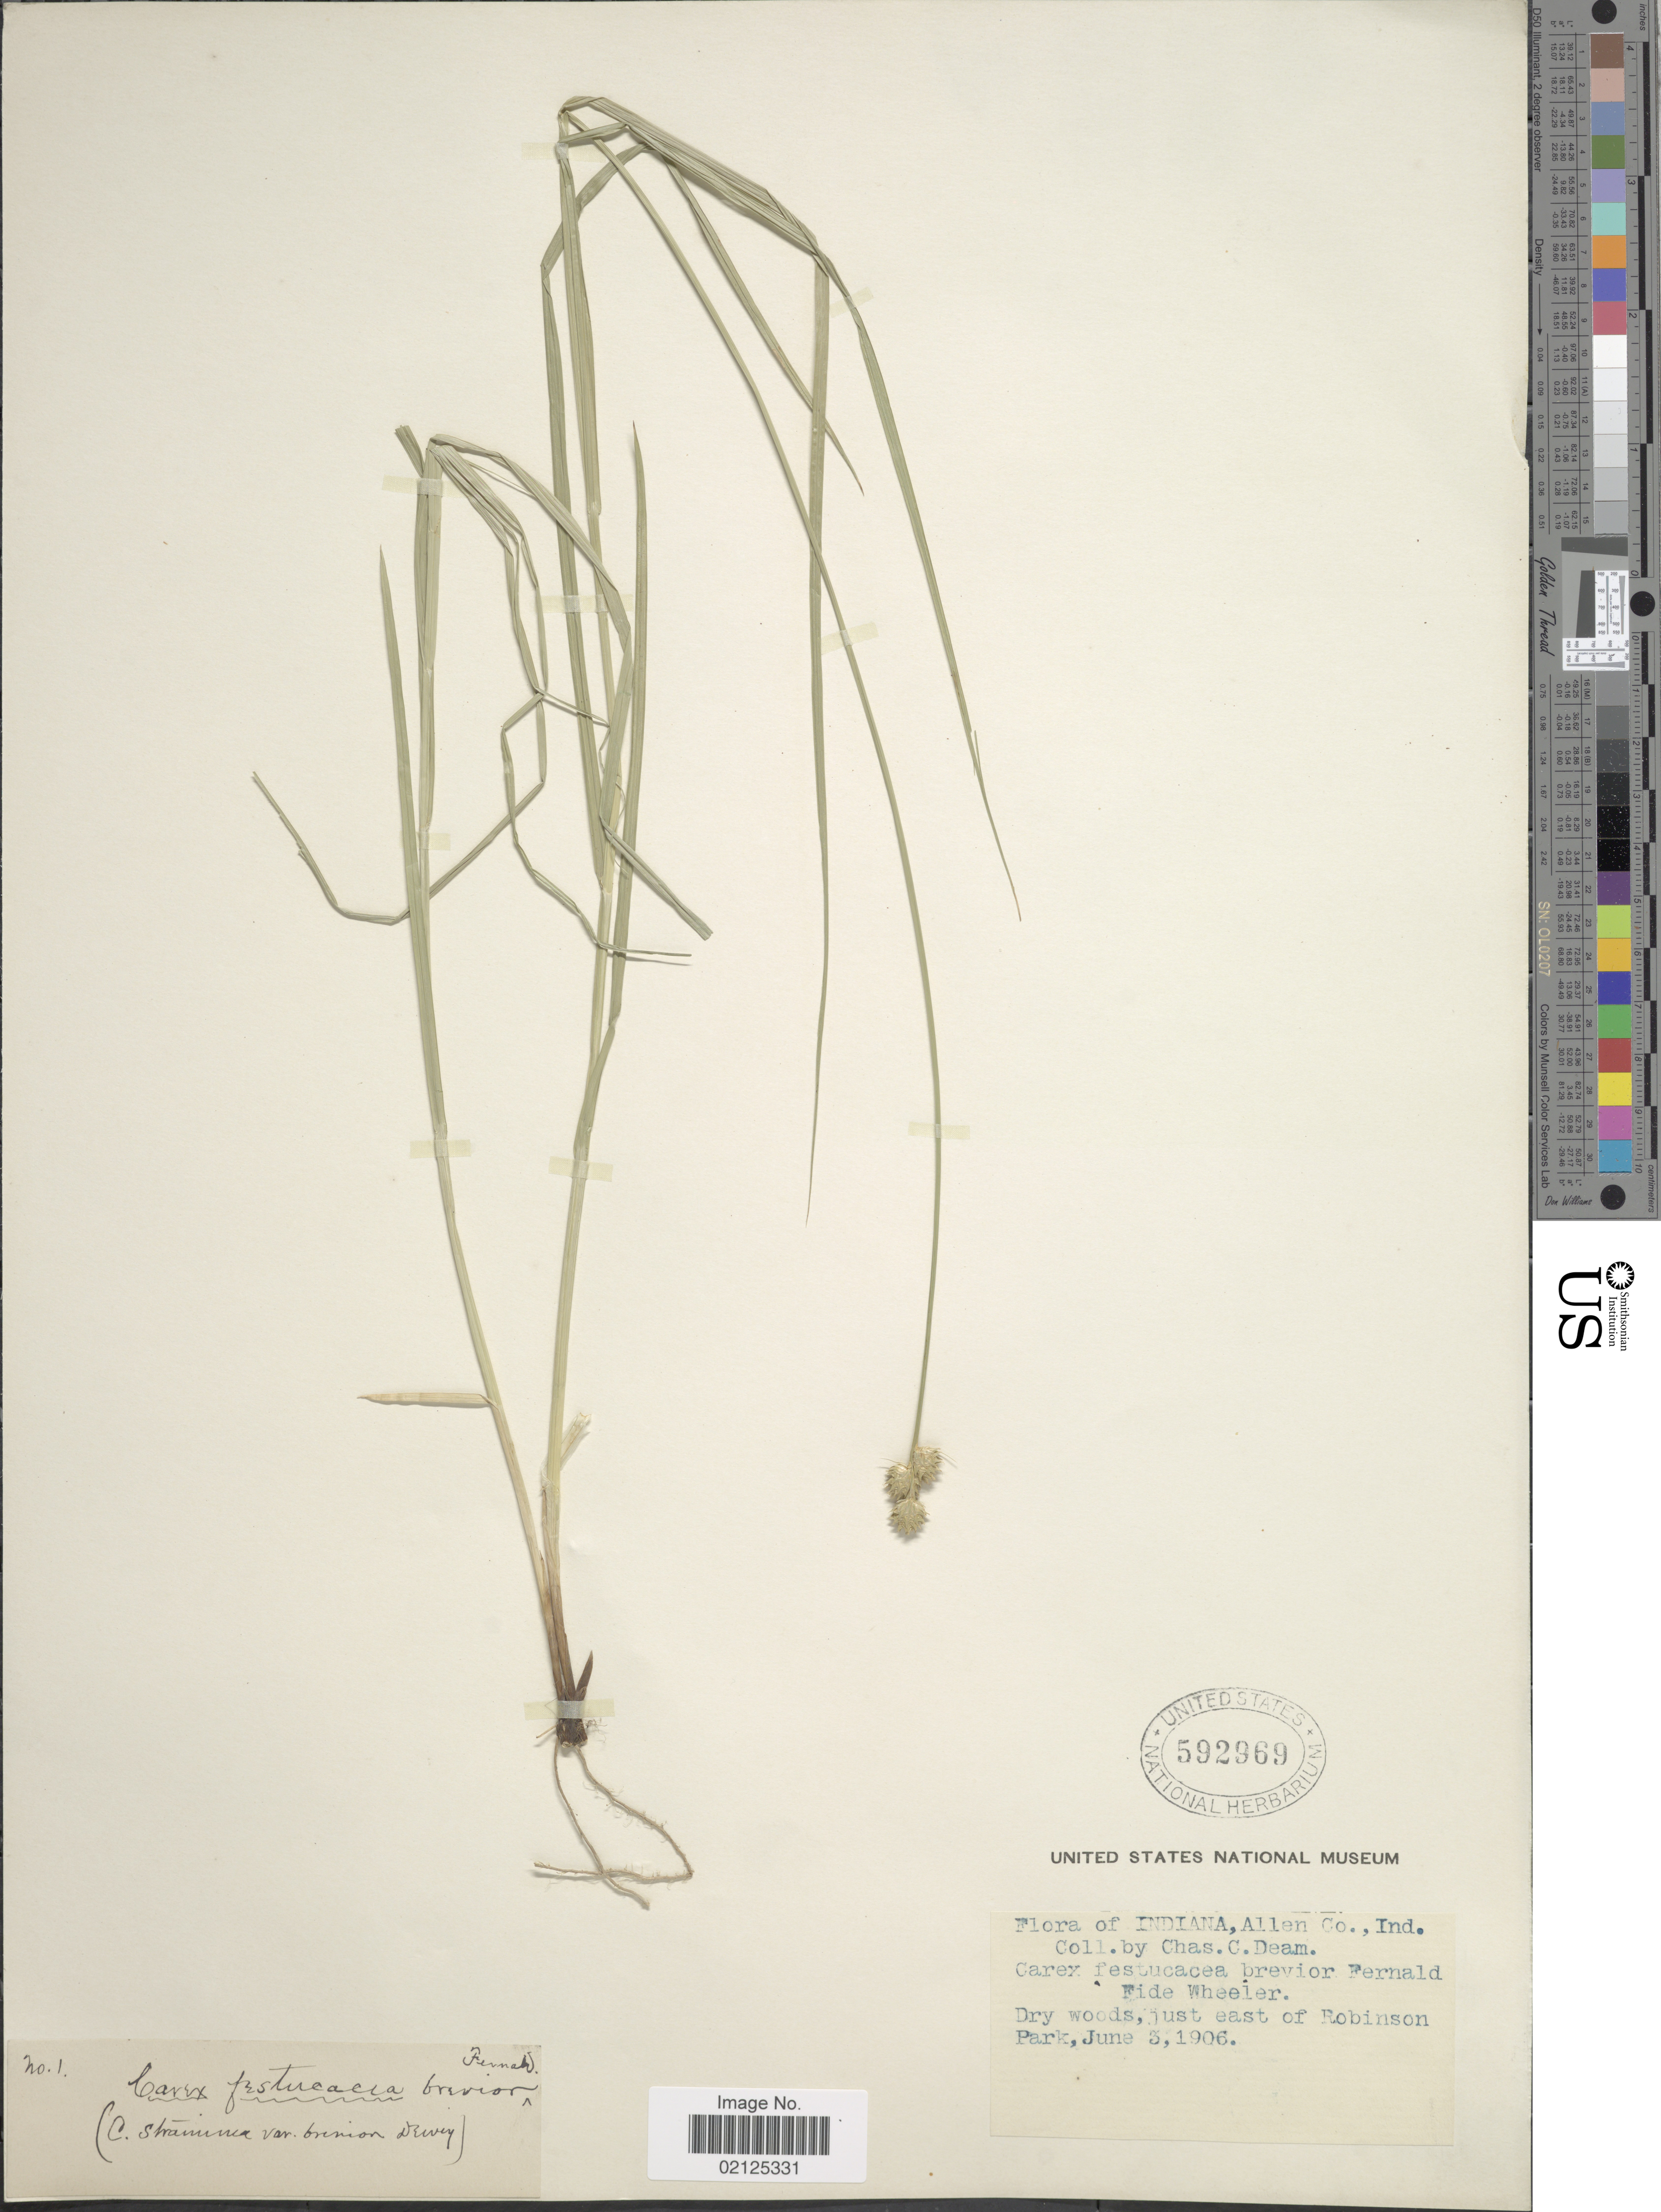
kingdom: Plantae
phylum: Tracheophyta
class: Liliopsida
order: Poales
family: Cyperaceae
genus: Carex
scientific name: Carex molesta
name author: Mack.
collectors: C. Deam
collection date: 1906-06-03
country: United States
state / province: Indiana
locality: Allen Co, Dry woods, just east of Robinson Park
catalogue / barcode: US 592969